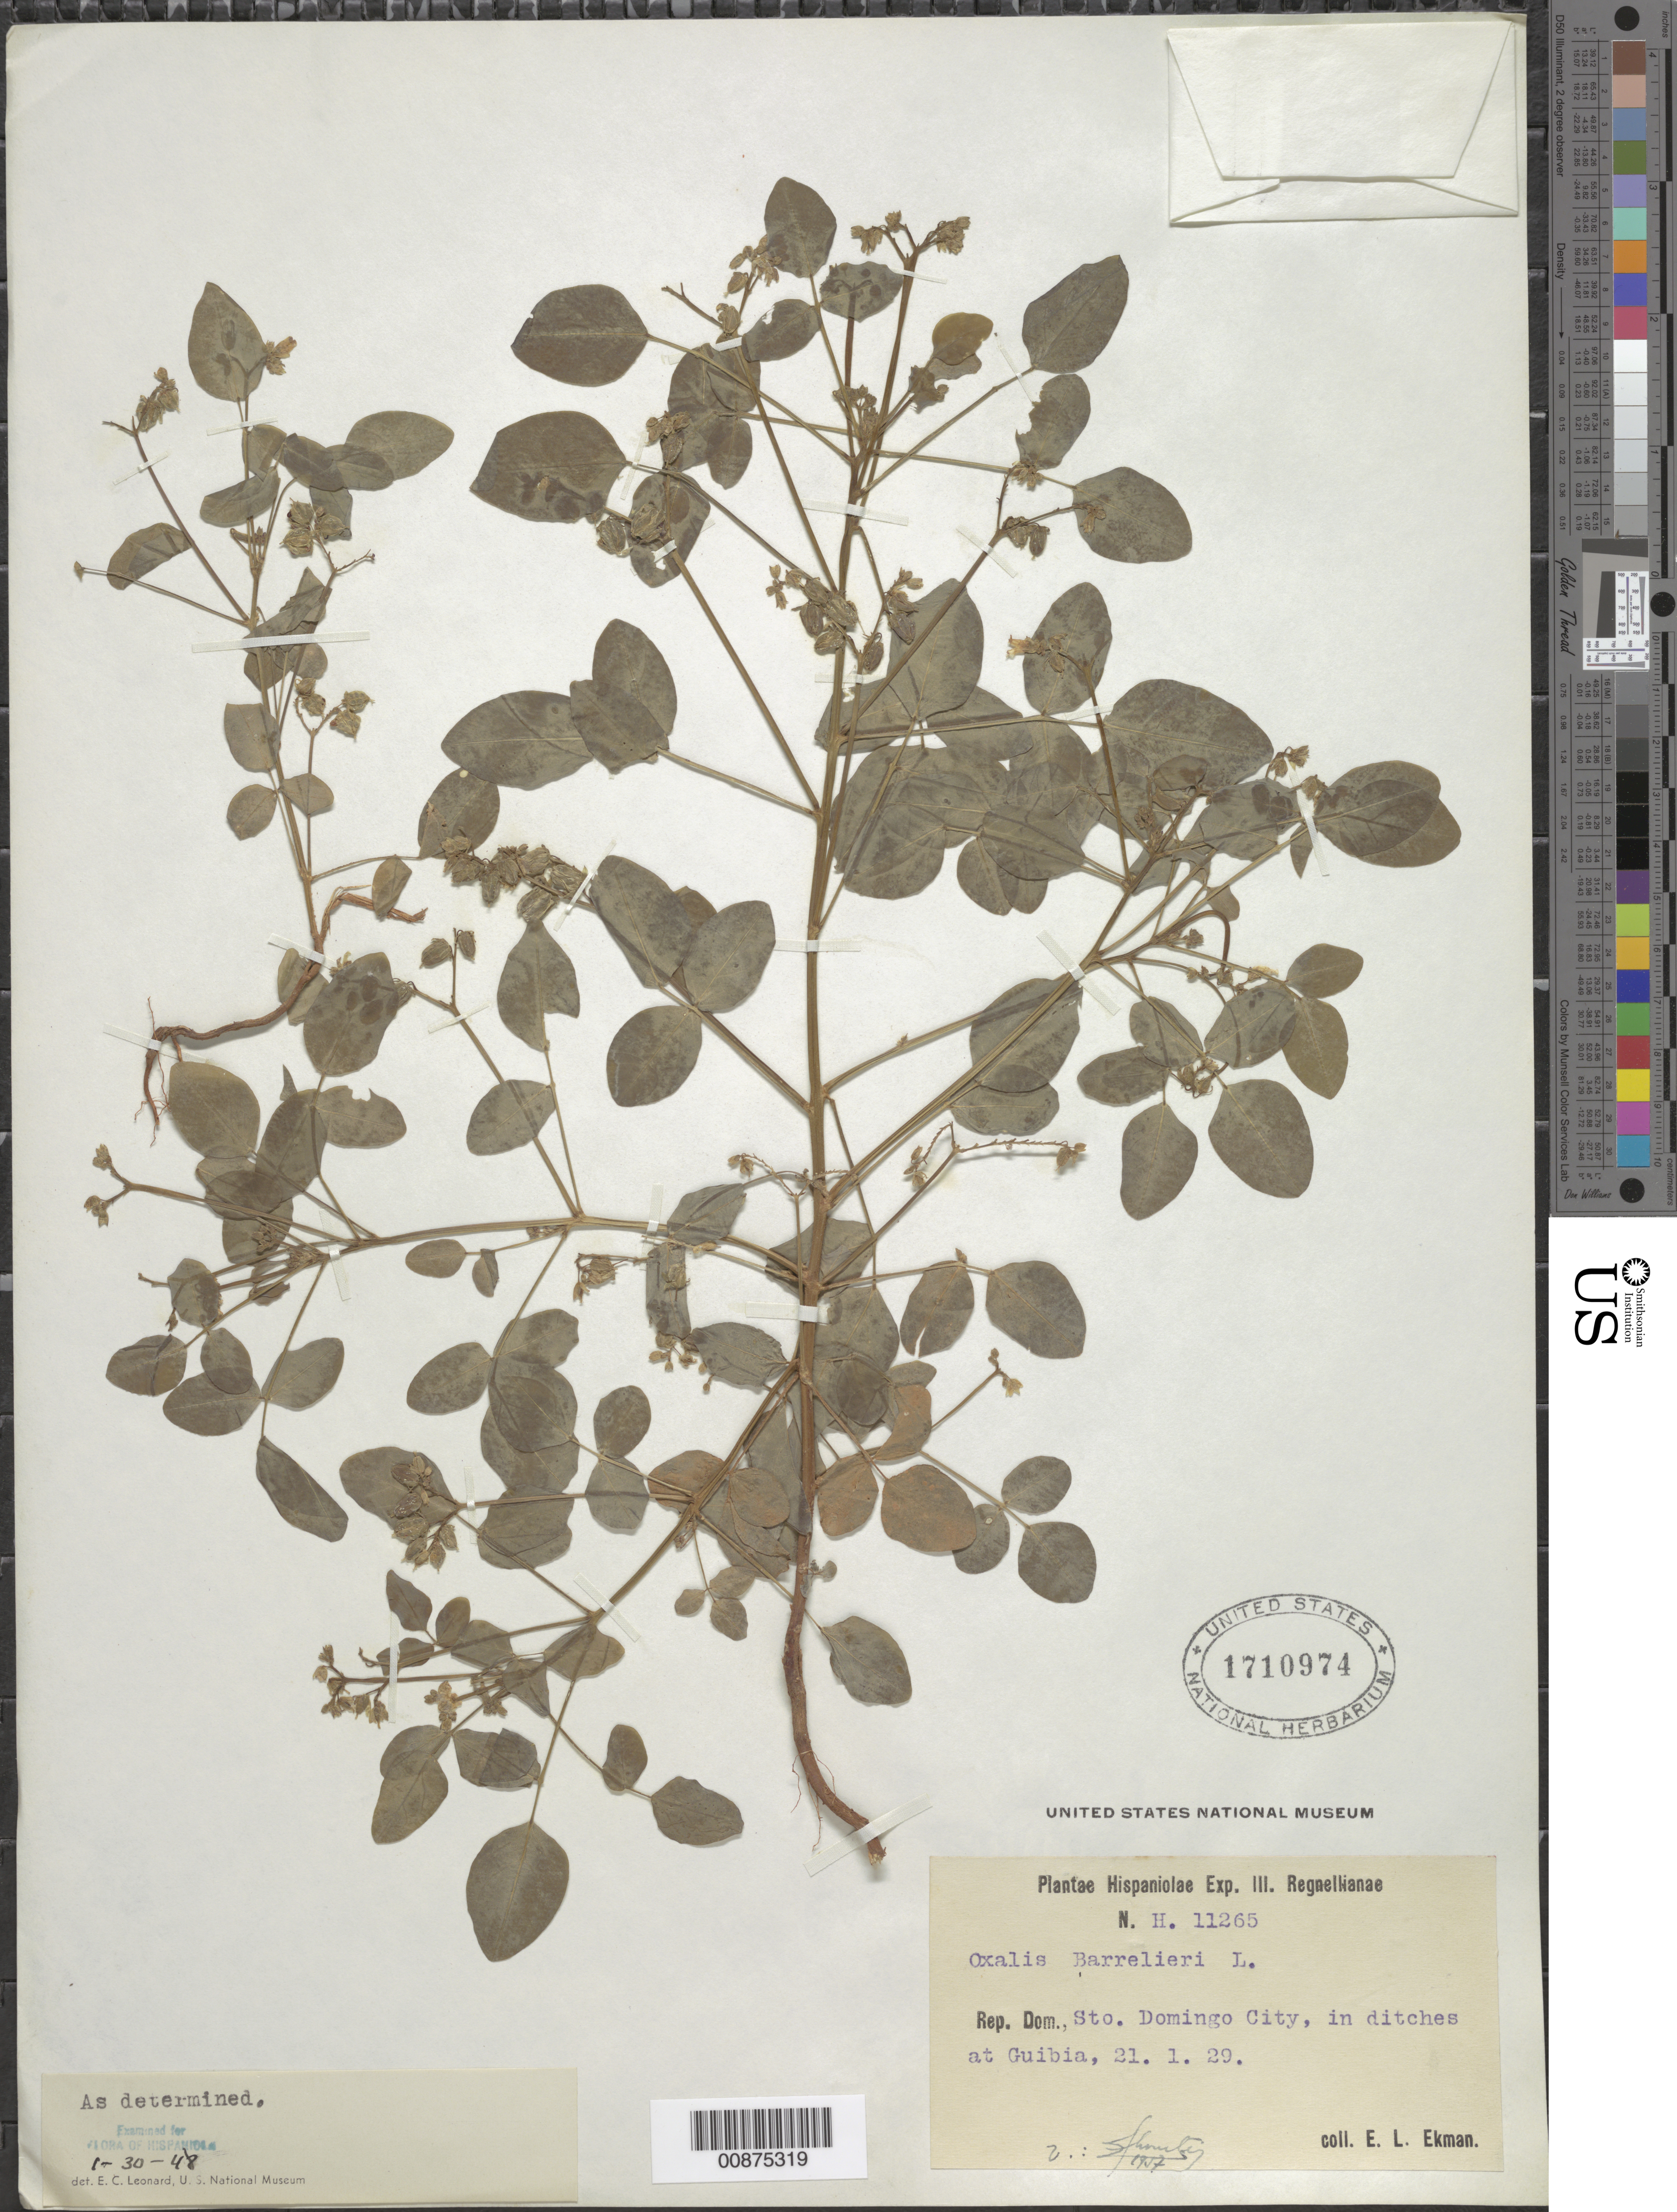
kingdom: Plantae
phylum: Tracheophyta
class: Magnoliopsida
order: Oxalidales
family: Oxalidaceae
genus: Oxalis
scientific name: Oxalis barrelieri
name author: L.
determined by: Leonard, Emery C., (US)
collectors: E. L. Ekman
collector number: H 11265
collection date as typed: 21 Jan 1929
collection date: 1929-01-21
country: Dominican Republic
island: Hispaniola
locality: Sto. Domingo City, in ditches at Guibia.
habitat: In ditches.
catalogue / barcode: US 1710974